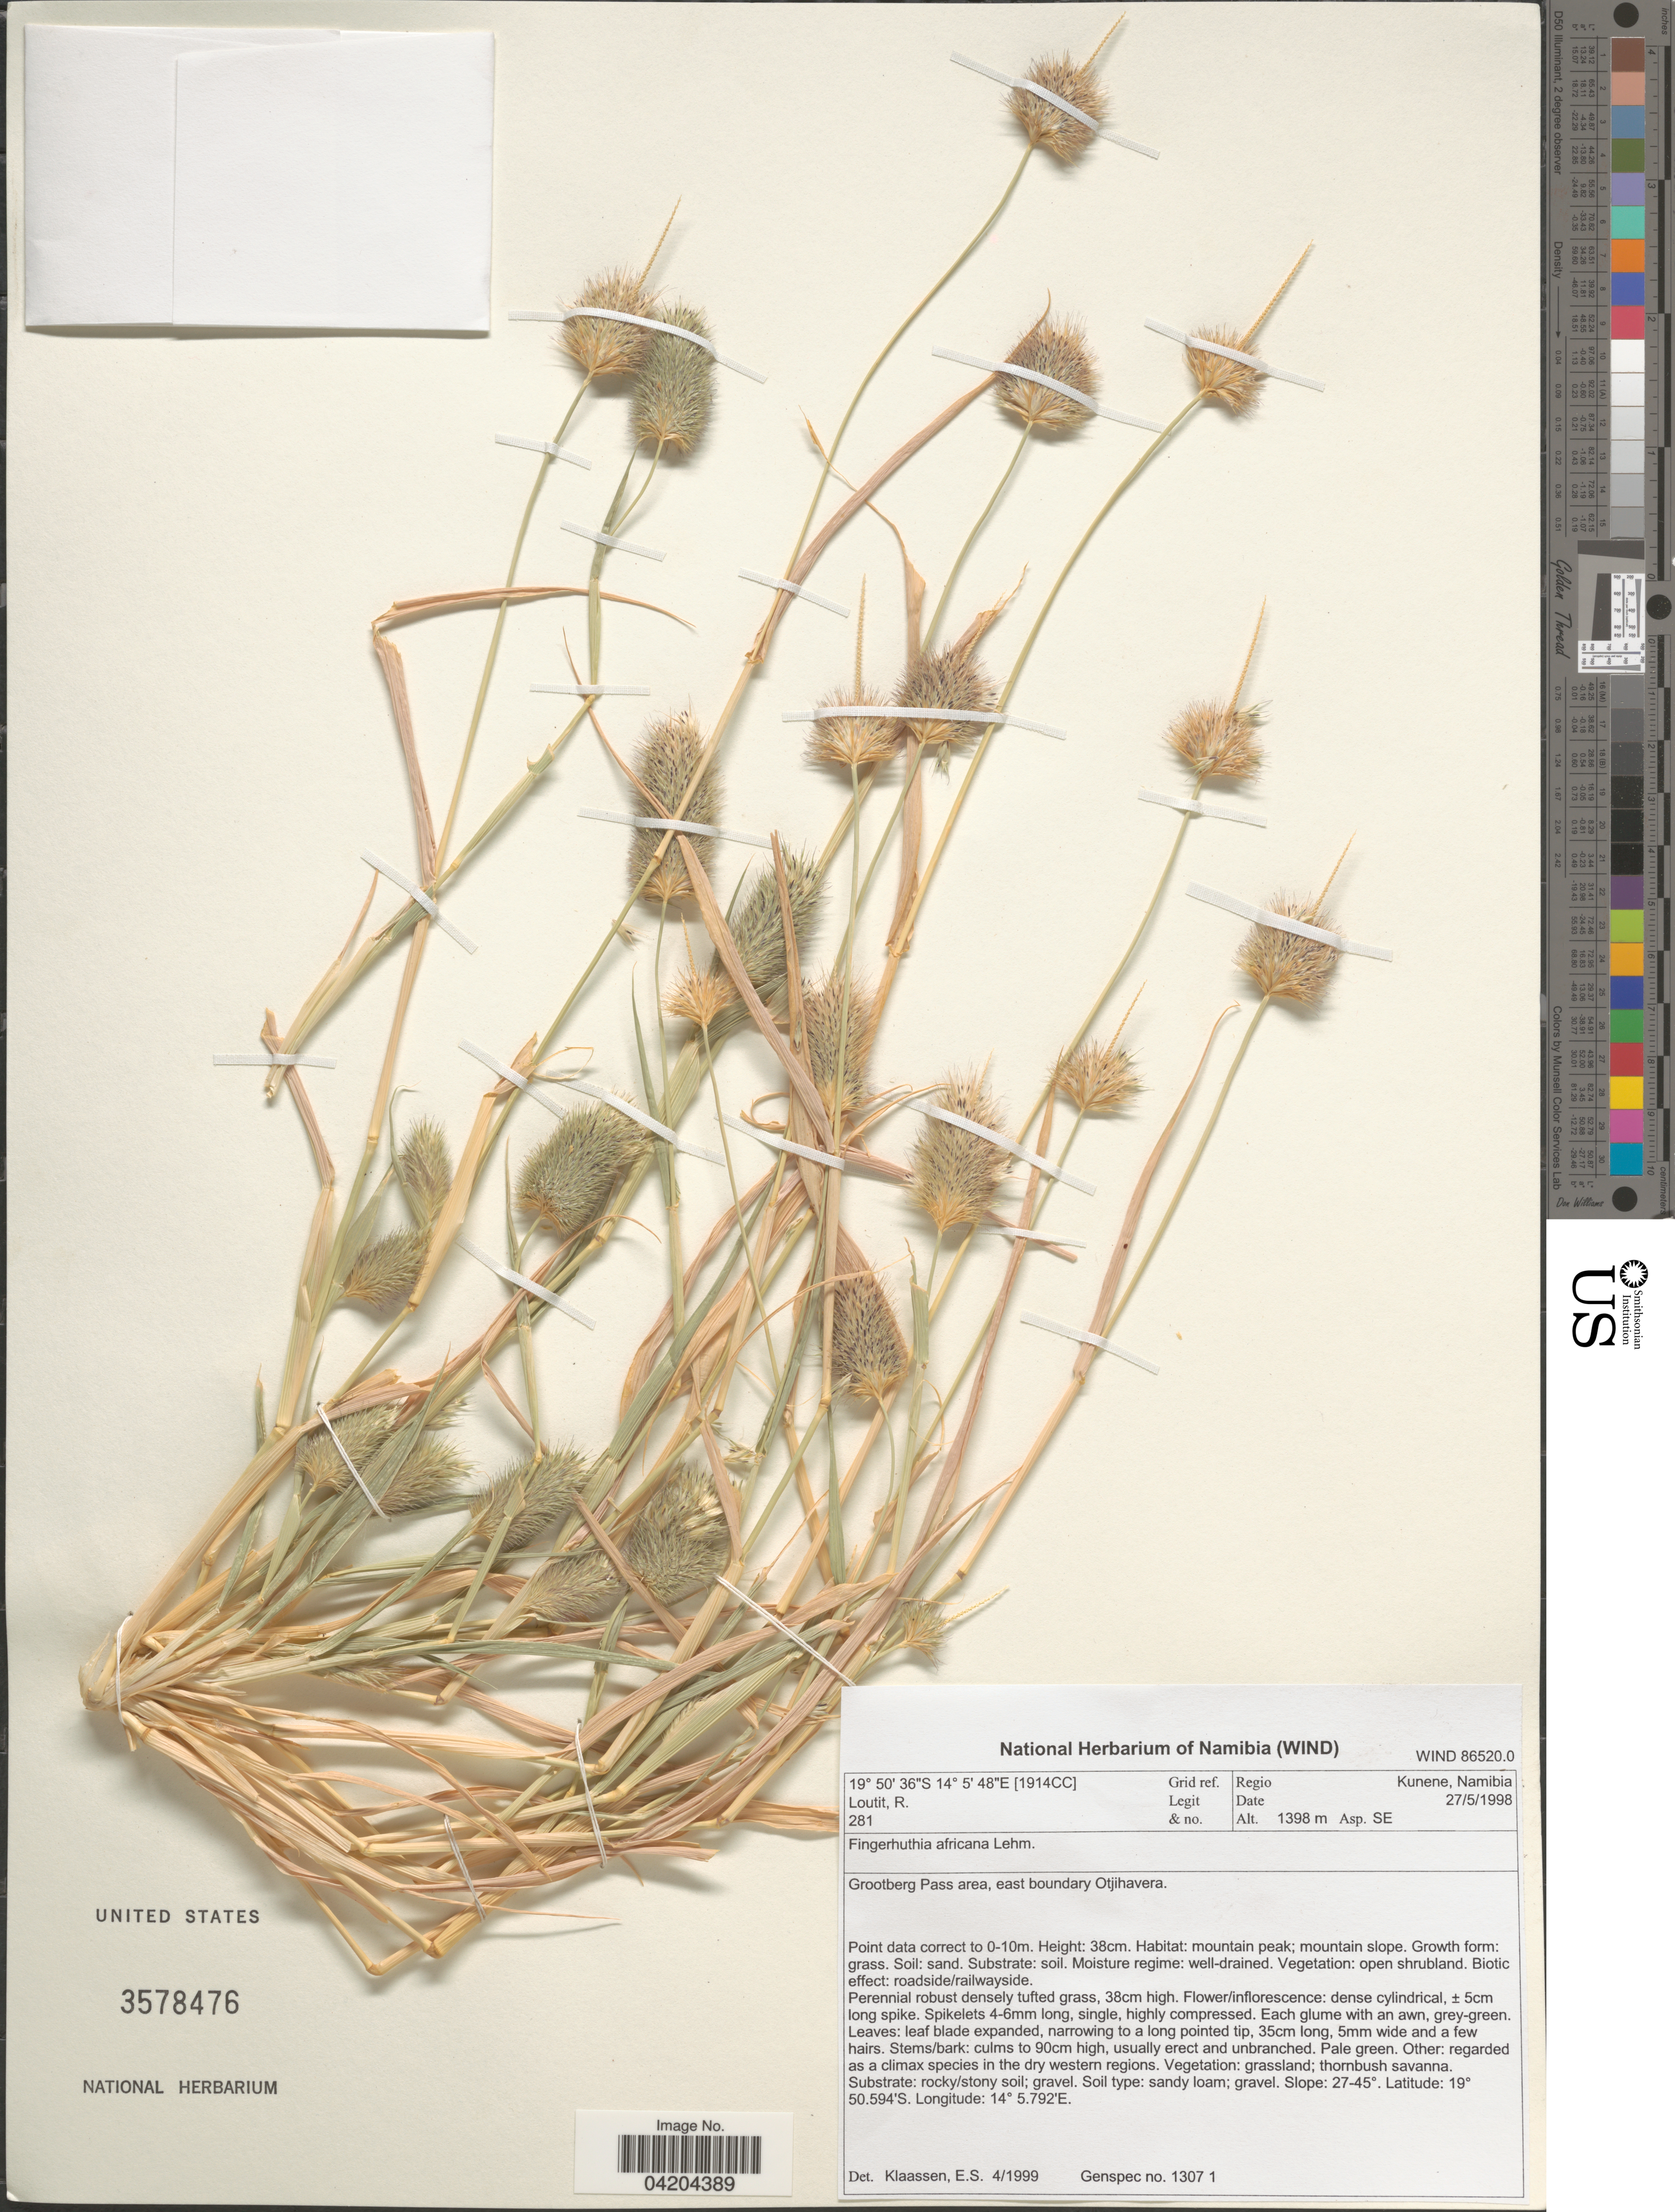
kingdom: Plantae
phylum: Tracheophyta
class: Liliopsida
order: Poales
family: Poaceae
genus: Fingerhuthia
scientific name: Fingerhuthia africana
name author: Nees ex Lehm.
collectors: R. Loutit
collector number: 281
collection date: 1998-05-27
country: Namibia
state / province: Kunene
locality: Grid ref. [1914CC]. Regio Kunene. Grootberg Pass area, east boundary Otjihavera.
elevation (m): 1398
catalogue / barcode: US 3578476